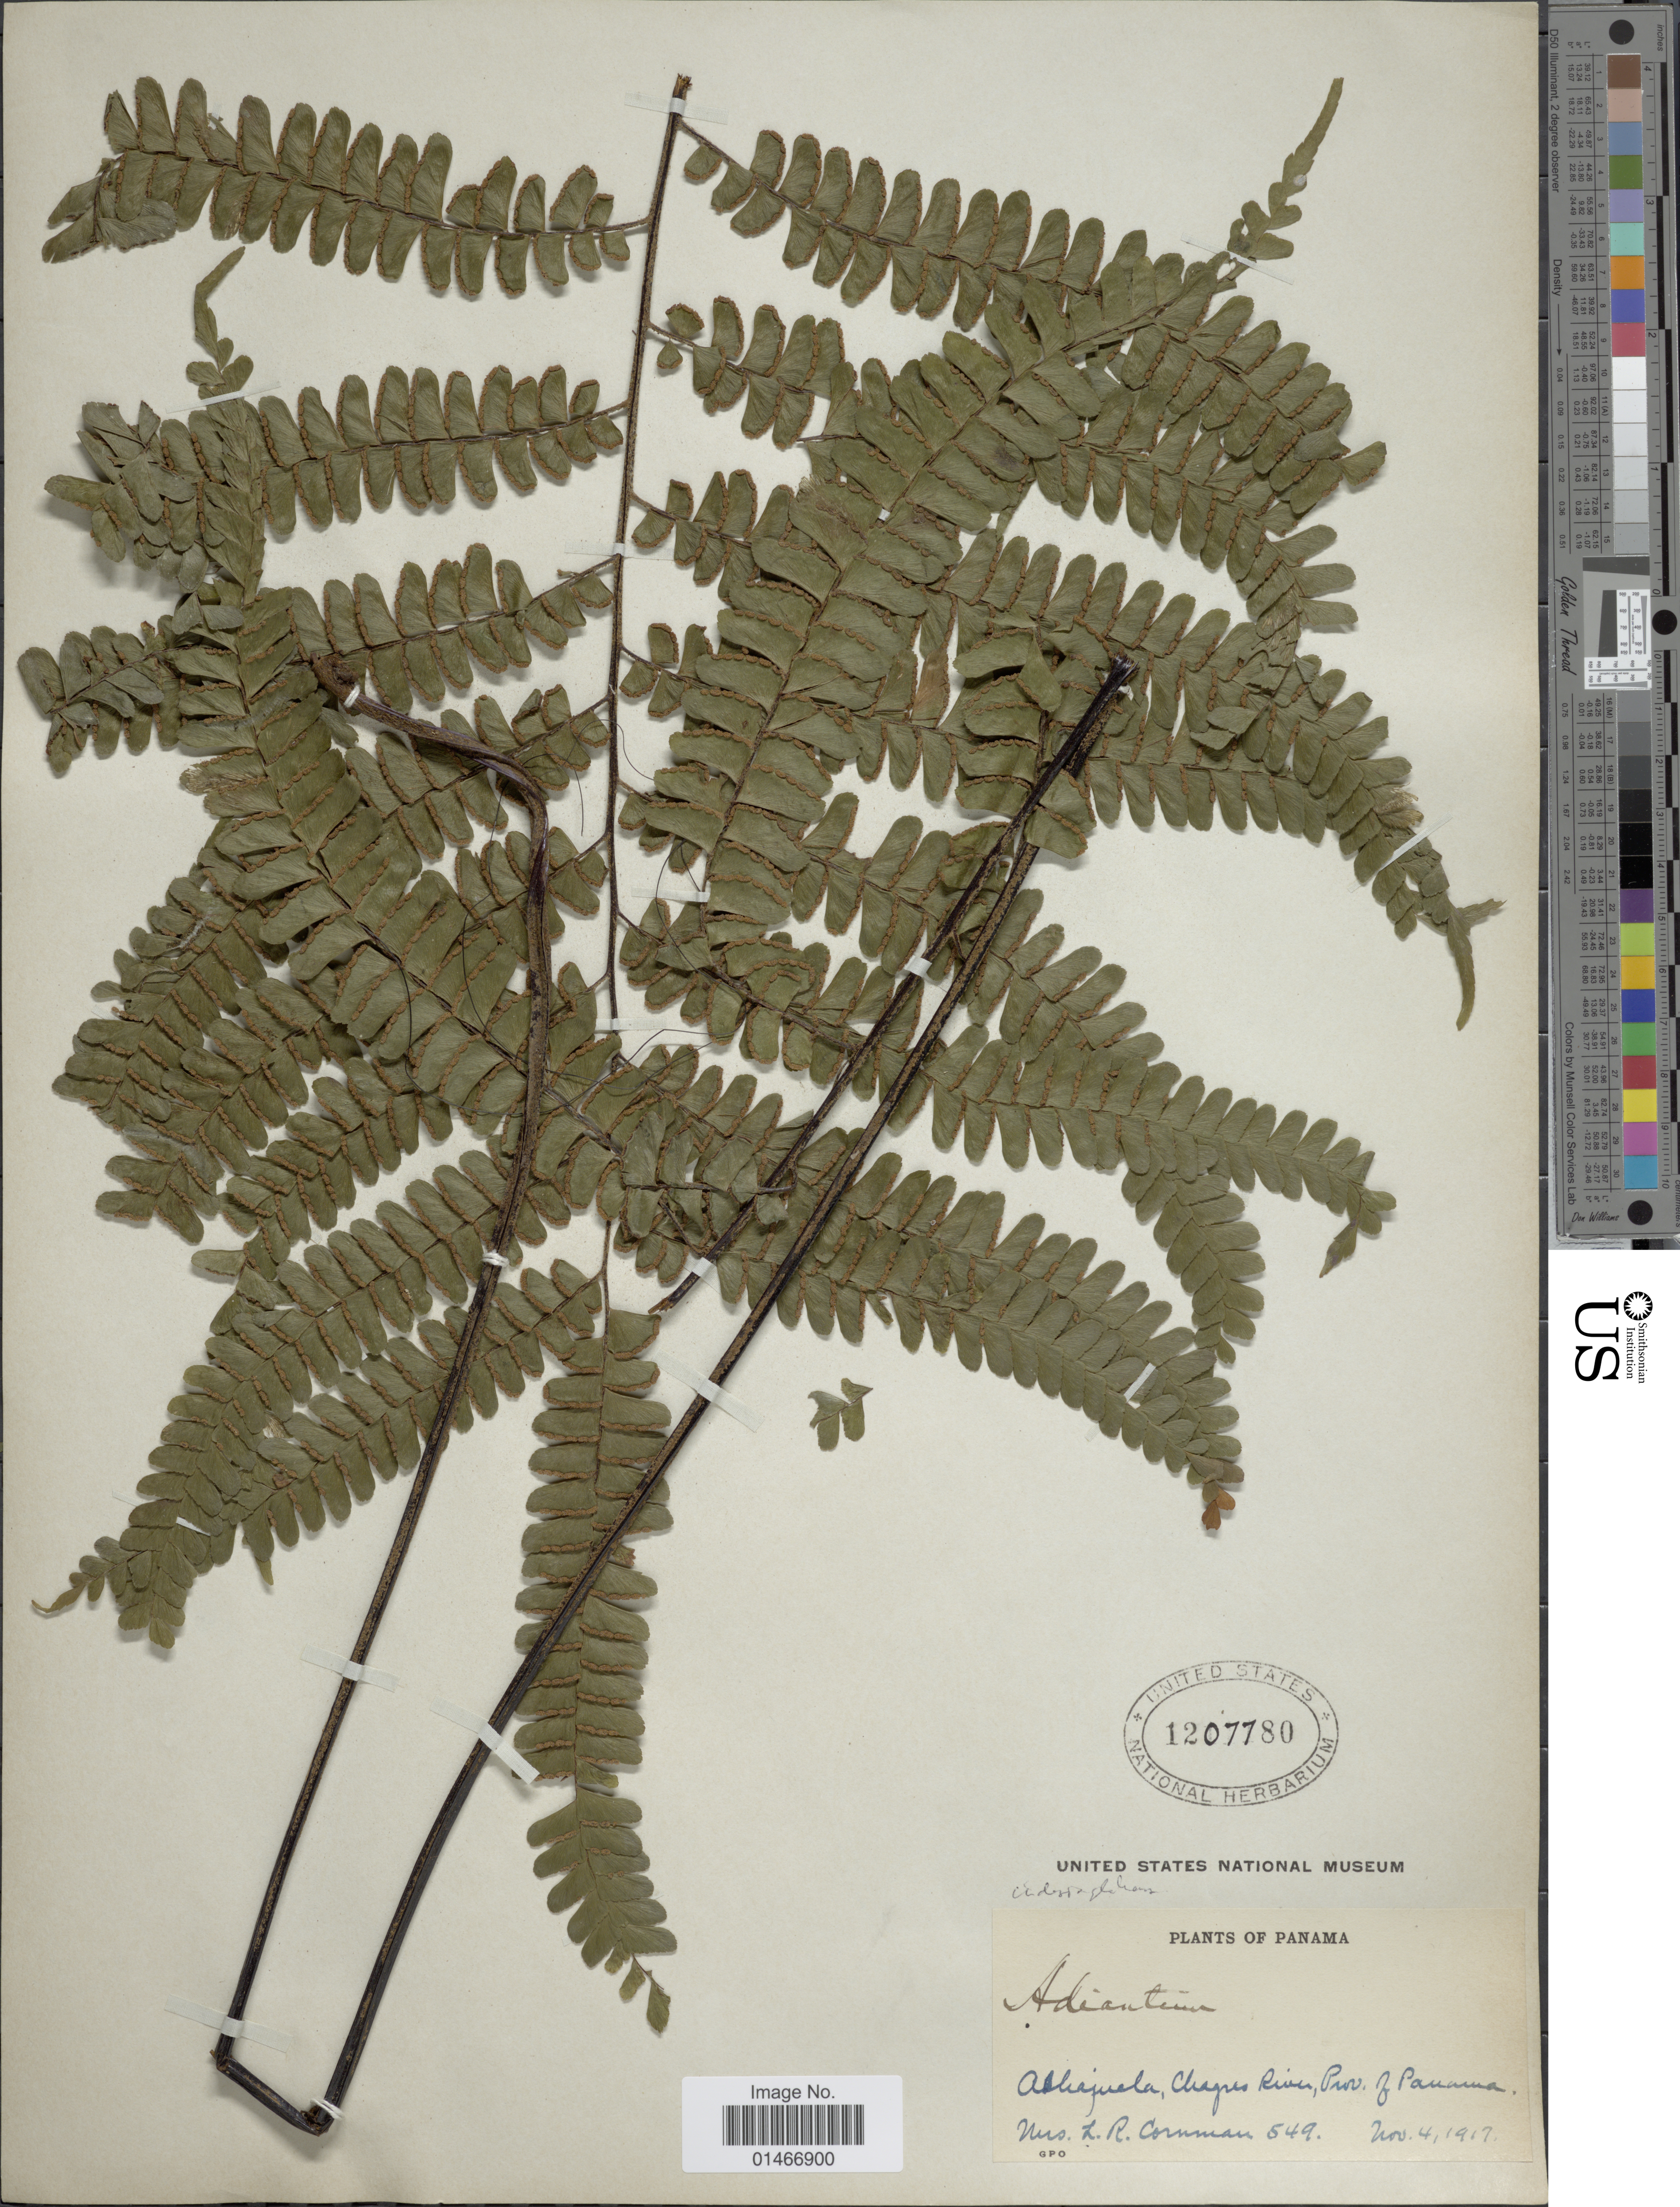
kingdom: Plantae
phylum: Tracheophyta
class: Polypodiopsida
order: Polypodiales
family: Pteridaceae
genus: Adiantum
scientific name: Adiantum cubense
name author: Hook.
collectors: L. Cornman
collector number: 549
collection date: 1917-11-04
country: Panama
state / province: Panamá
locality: Alajuela, Chagres River, Prov. of Panama.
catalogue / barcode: US 1207780